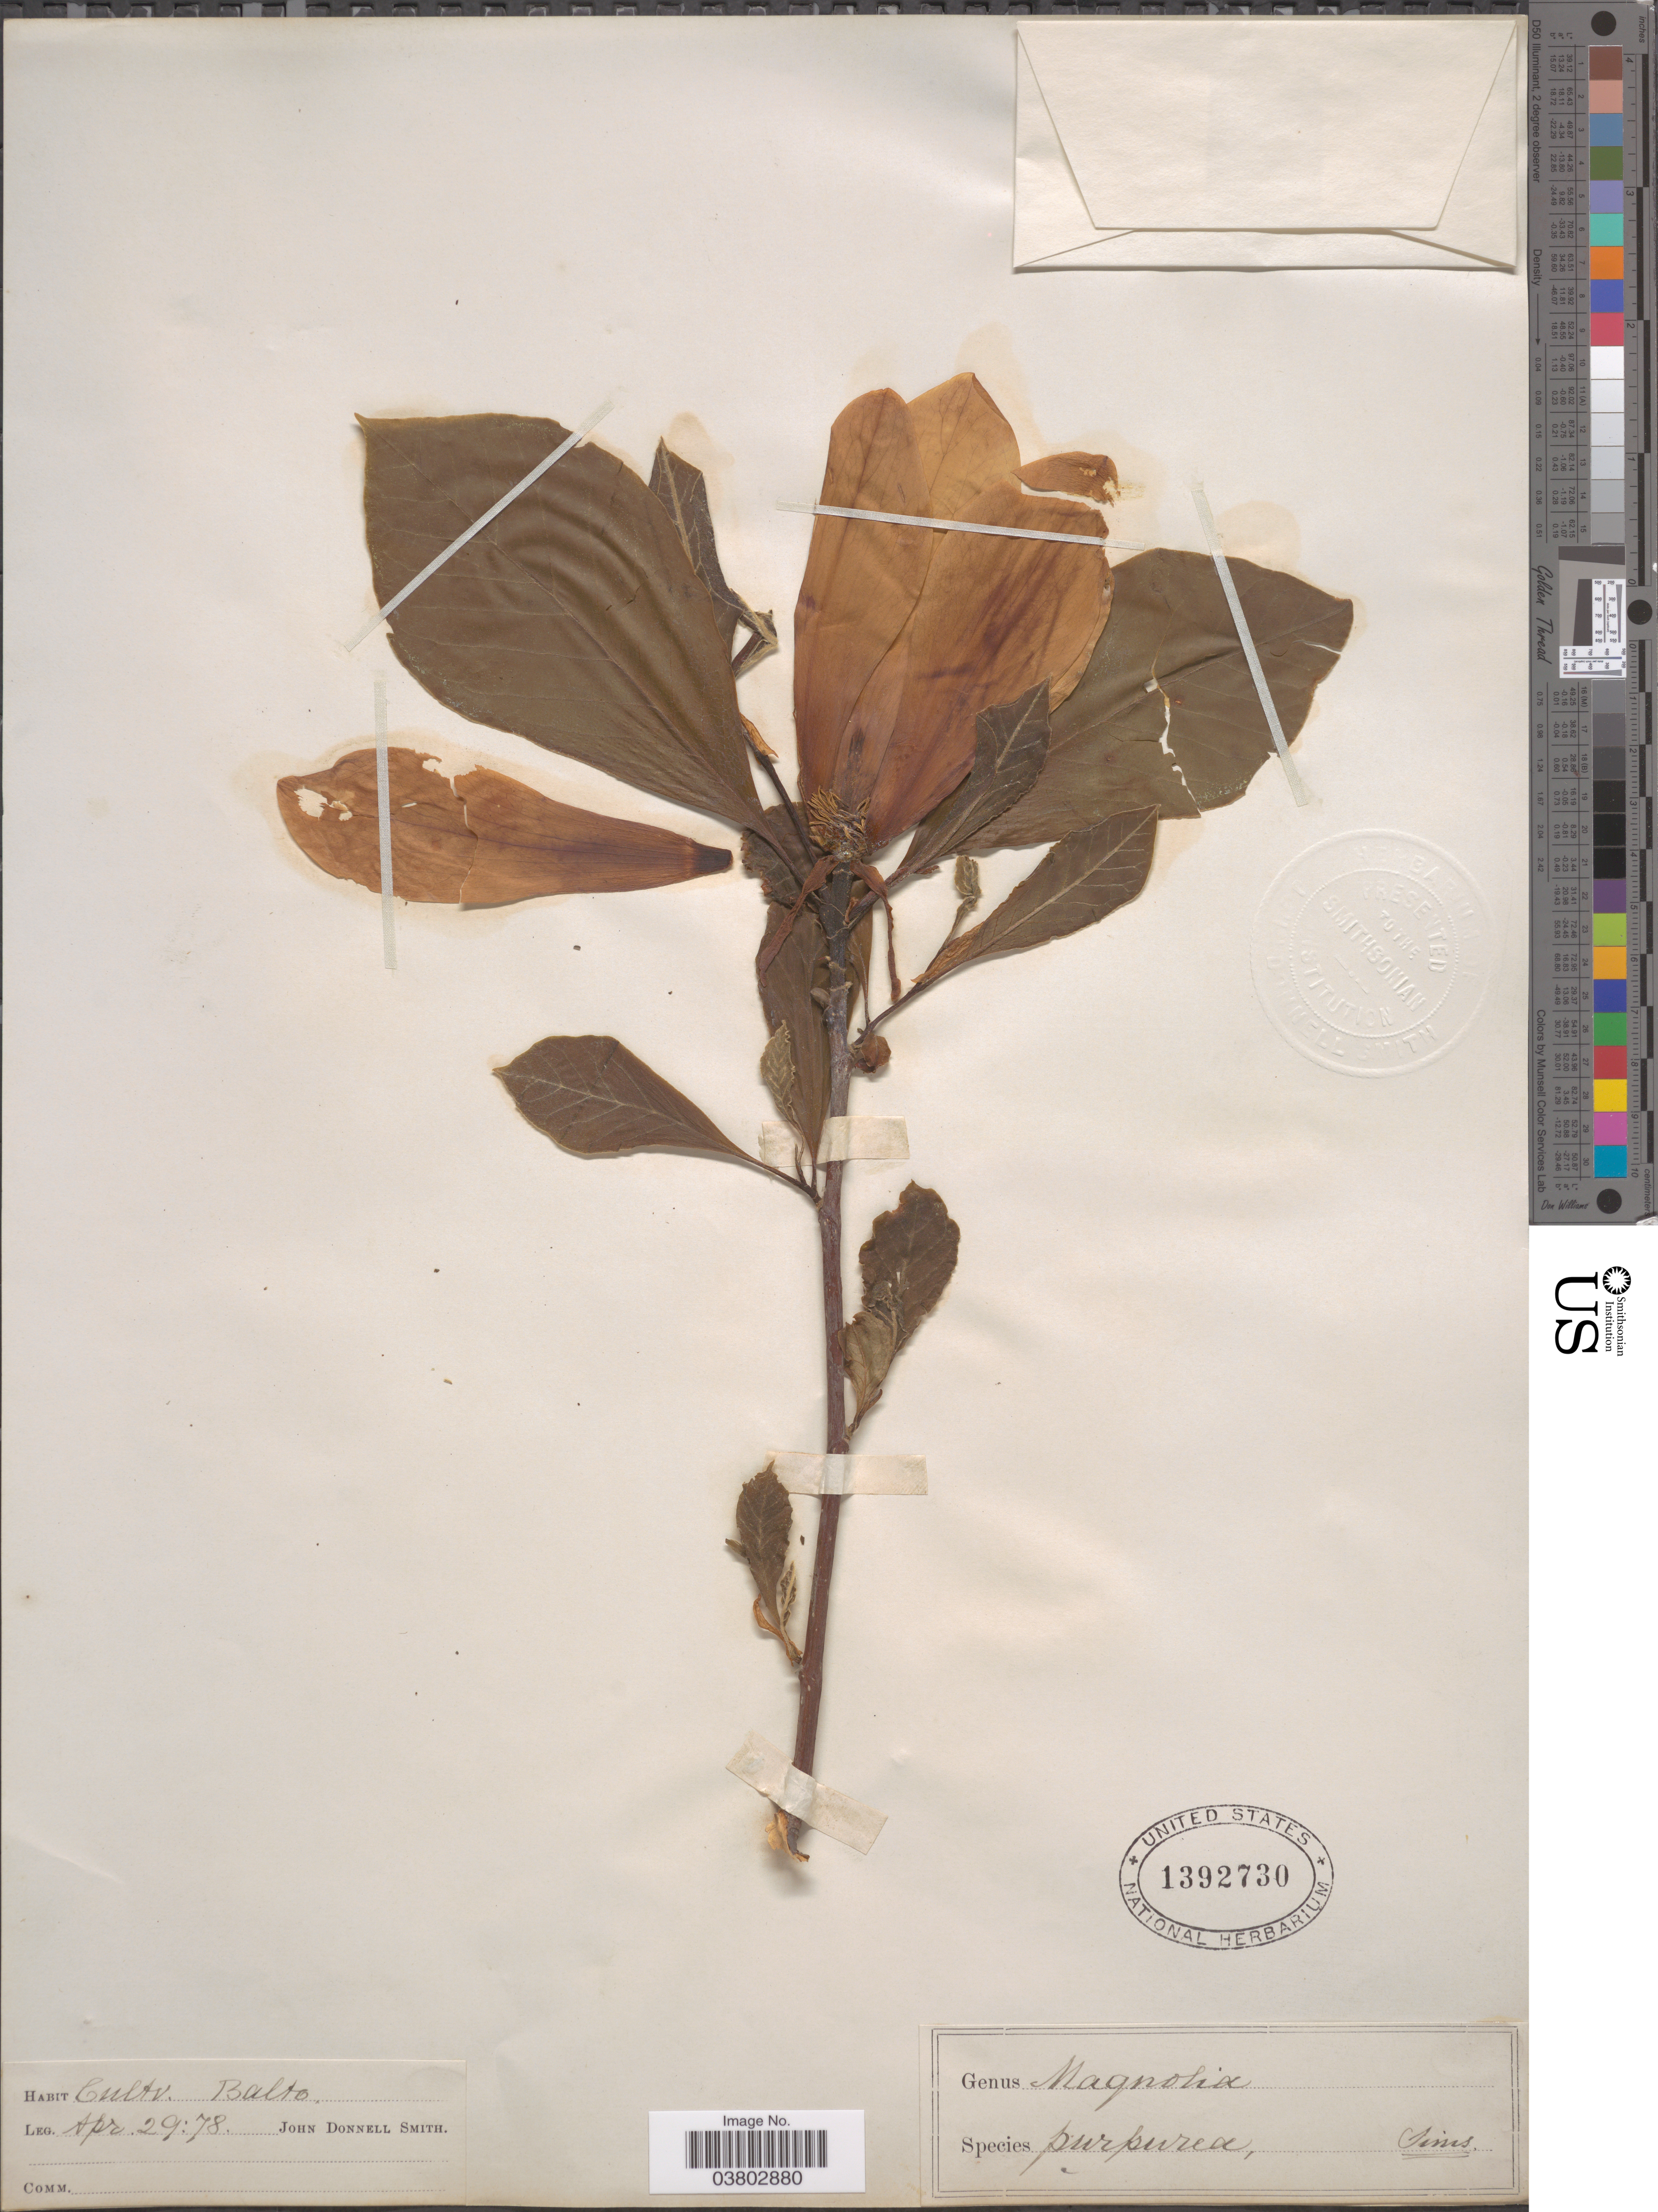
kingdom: Plantae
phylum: Tracheophyta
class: Magnoliopsida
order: Magnoliales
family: Magnoliaceae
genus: Magnolia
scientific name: Magnolia purpurea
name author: Curtis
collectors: J. Donnell Smith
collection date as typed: Transcribed d/m/y: 29/4/78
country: United States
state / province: Maryland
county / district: Baltimore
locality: Balto.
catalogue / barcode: US 1392730